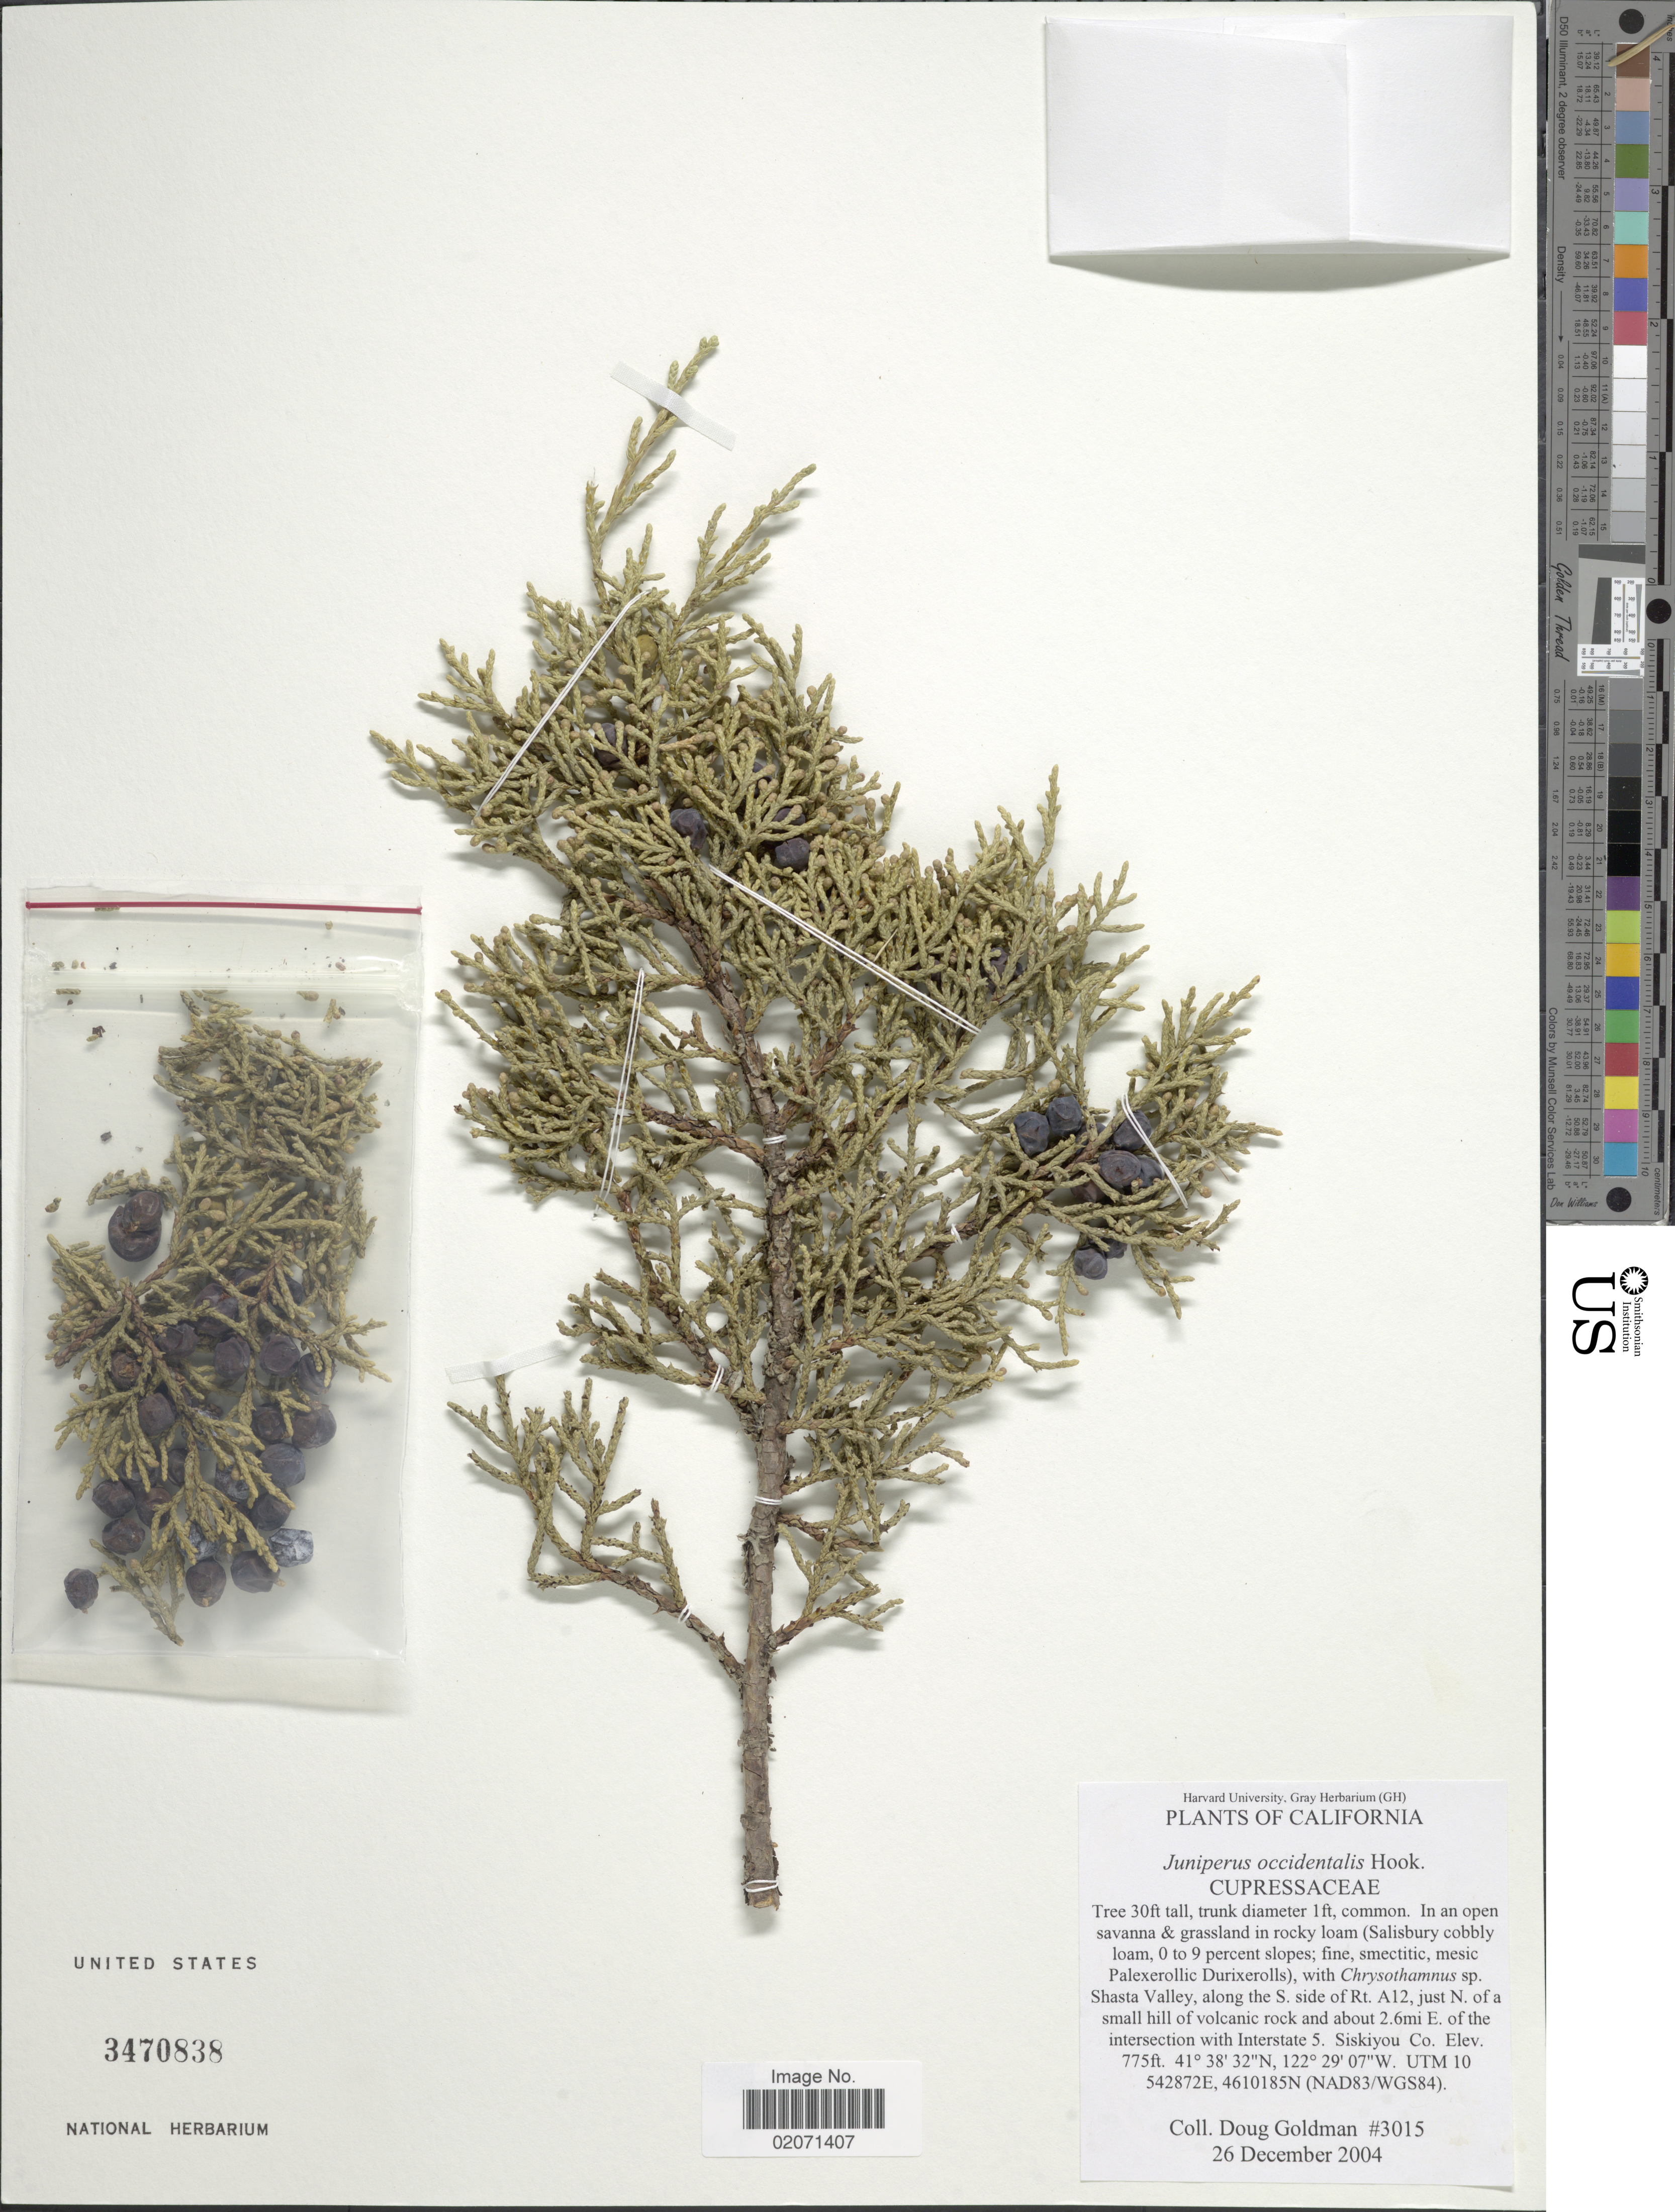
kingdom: Plantae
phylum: Tracheophyta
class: Pinopsida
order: Pinales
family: Cupressaceae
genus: Juniperus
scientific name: Juniperus occidentalis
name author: Hook.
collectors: D. Goldman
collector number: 3015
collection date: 2004-12-26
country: United States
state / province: California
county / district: Siskiyou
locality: Shasta Valley, along S. side of Rt. A12, just N. of a small hill of volcanic rock and about 2.6mi E. of the intersection with Interstate 5. Siskiyou Co.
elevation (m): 236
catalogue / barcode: US 3470838